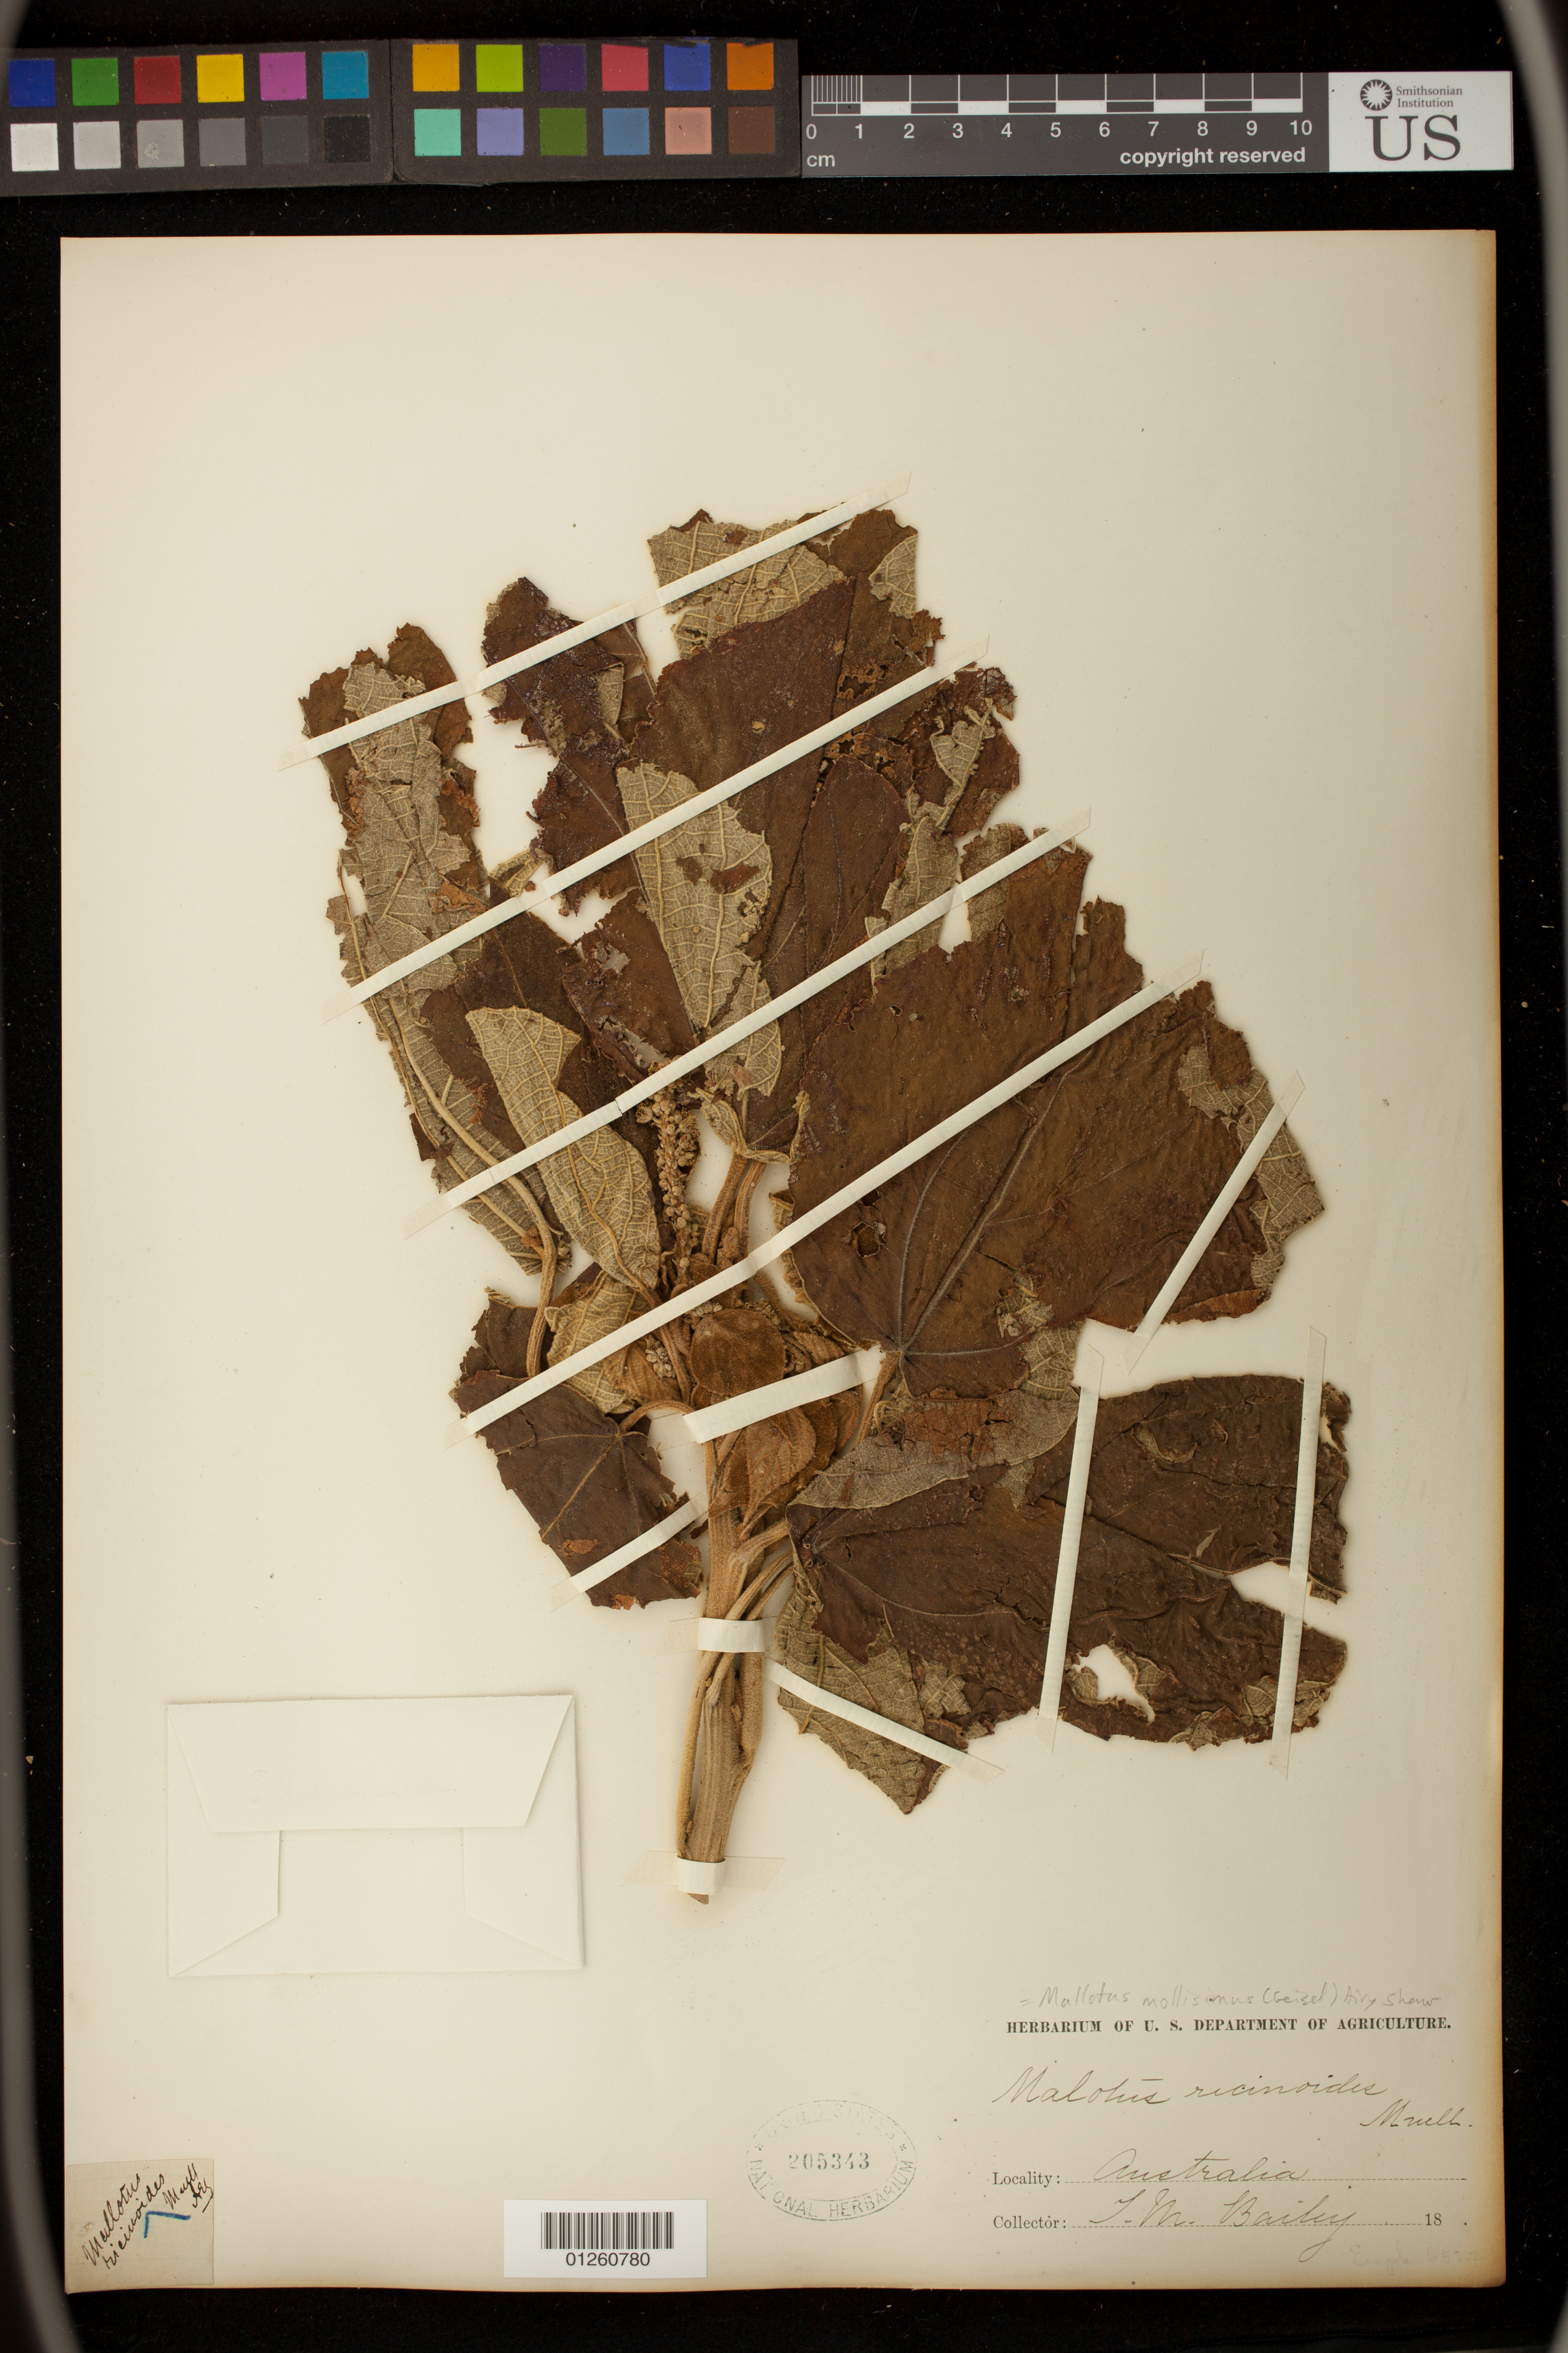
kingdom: Plantae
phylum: Tracheophyta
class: Magnoliopsida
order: Malpighiales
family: Euphorbiaceae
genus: Mallotus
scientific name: Mallotus mollissimus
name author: (Geiseler) Airy Shaw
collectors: T. M. Bailey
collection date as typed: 18--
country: Australia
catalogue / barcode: US 205343